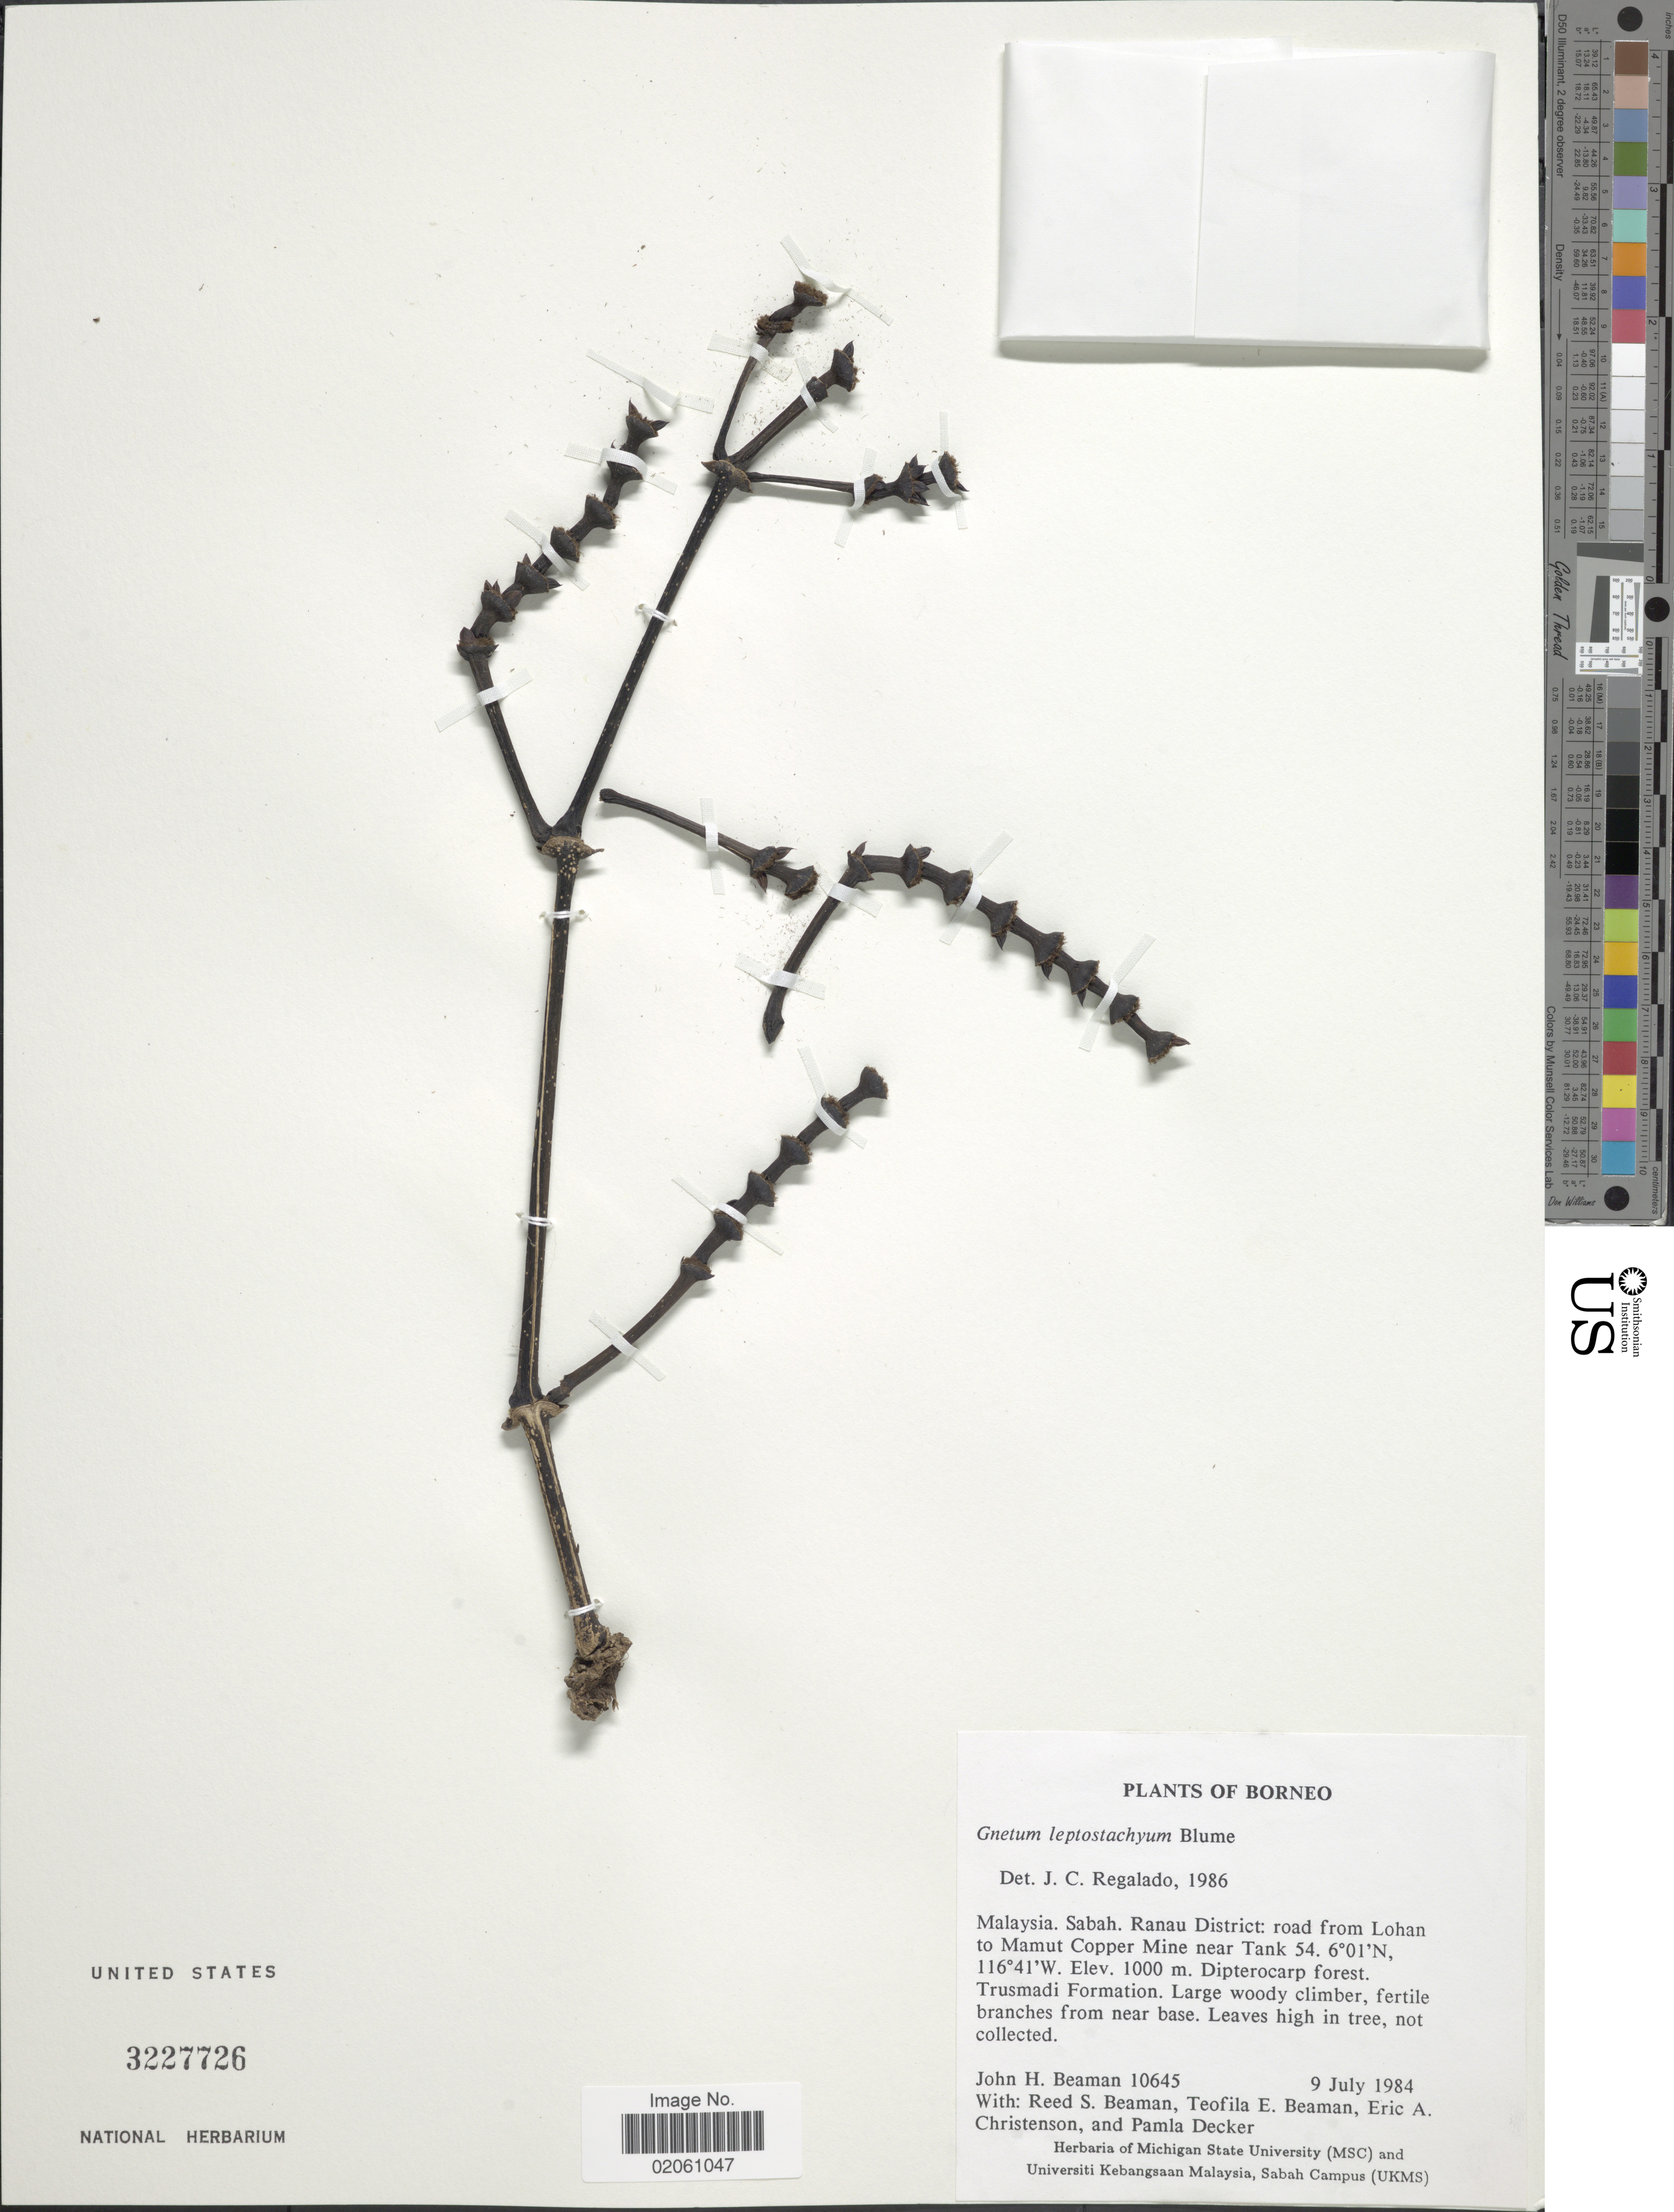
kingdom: Plantae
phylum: Tracheophyta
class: Gnetopsida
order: Gnetales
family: Gnetaceae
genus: Gnetum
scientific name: Gnetum leptostachyum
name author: Blume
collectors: J. H. Beaman, R. S. Beaman, T. E. Beaman, E. A. Christenson & P. Decker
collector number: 10645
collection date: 1984-07-09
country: Malaysia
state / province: Sabah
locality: Ranau District: road from Lohan to Mamut Copper Mine near Tank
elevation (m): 1000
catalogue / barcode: US 3227726